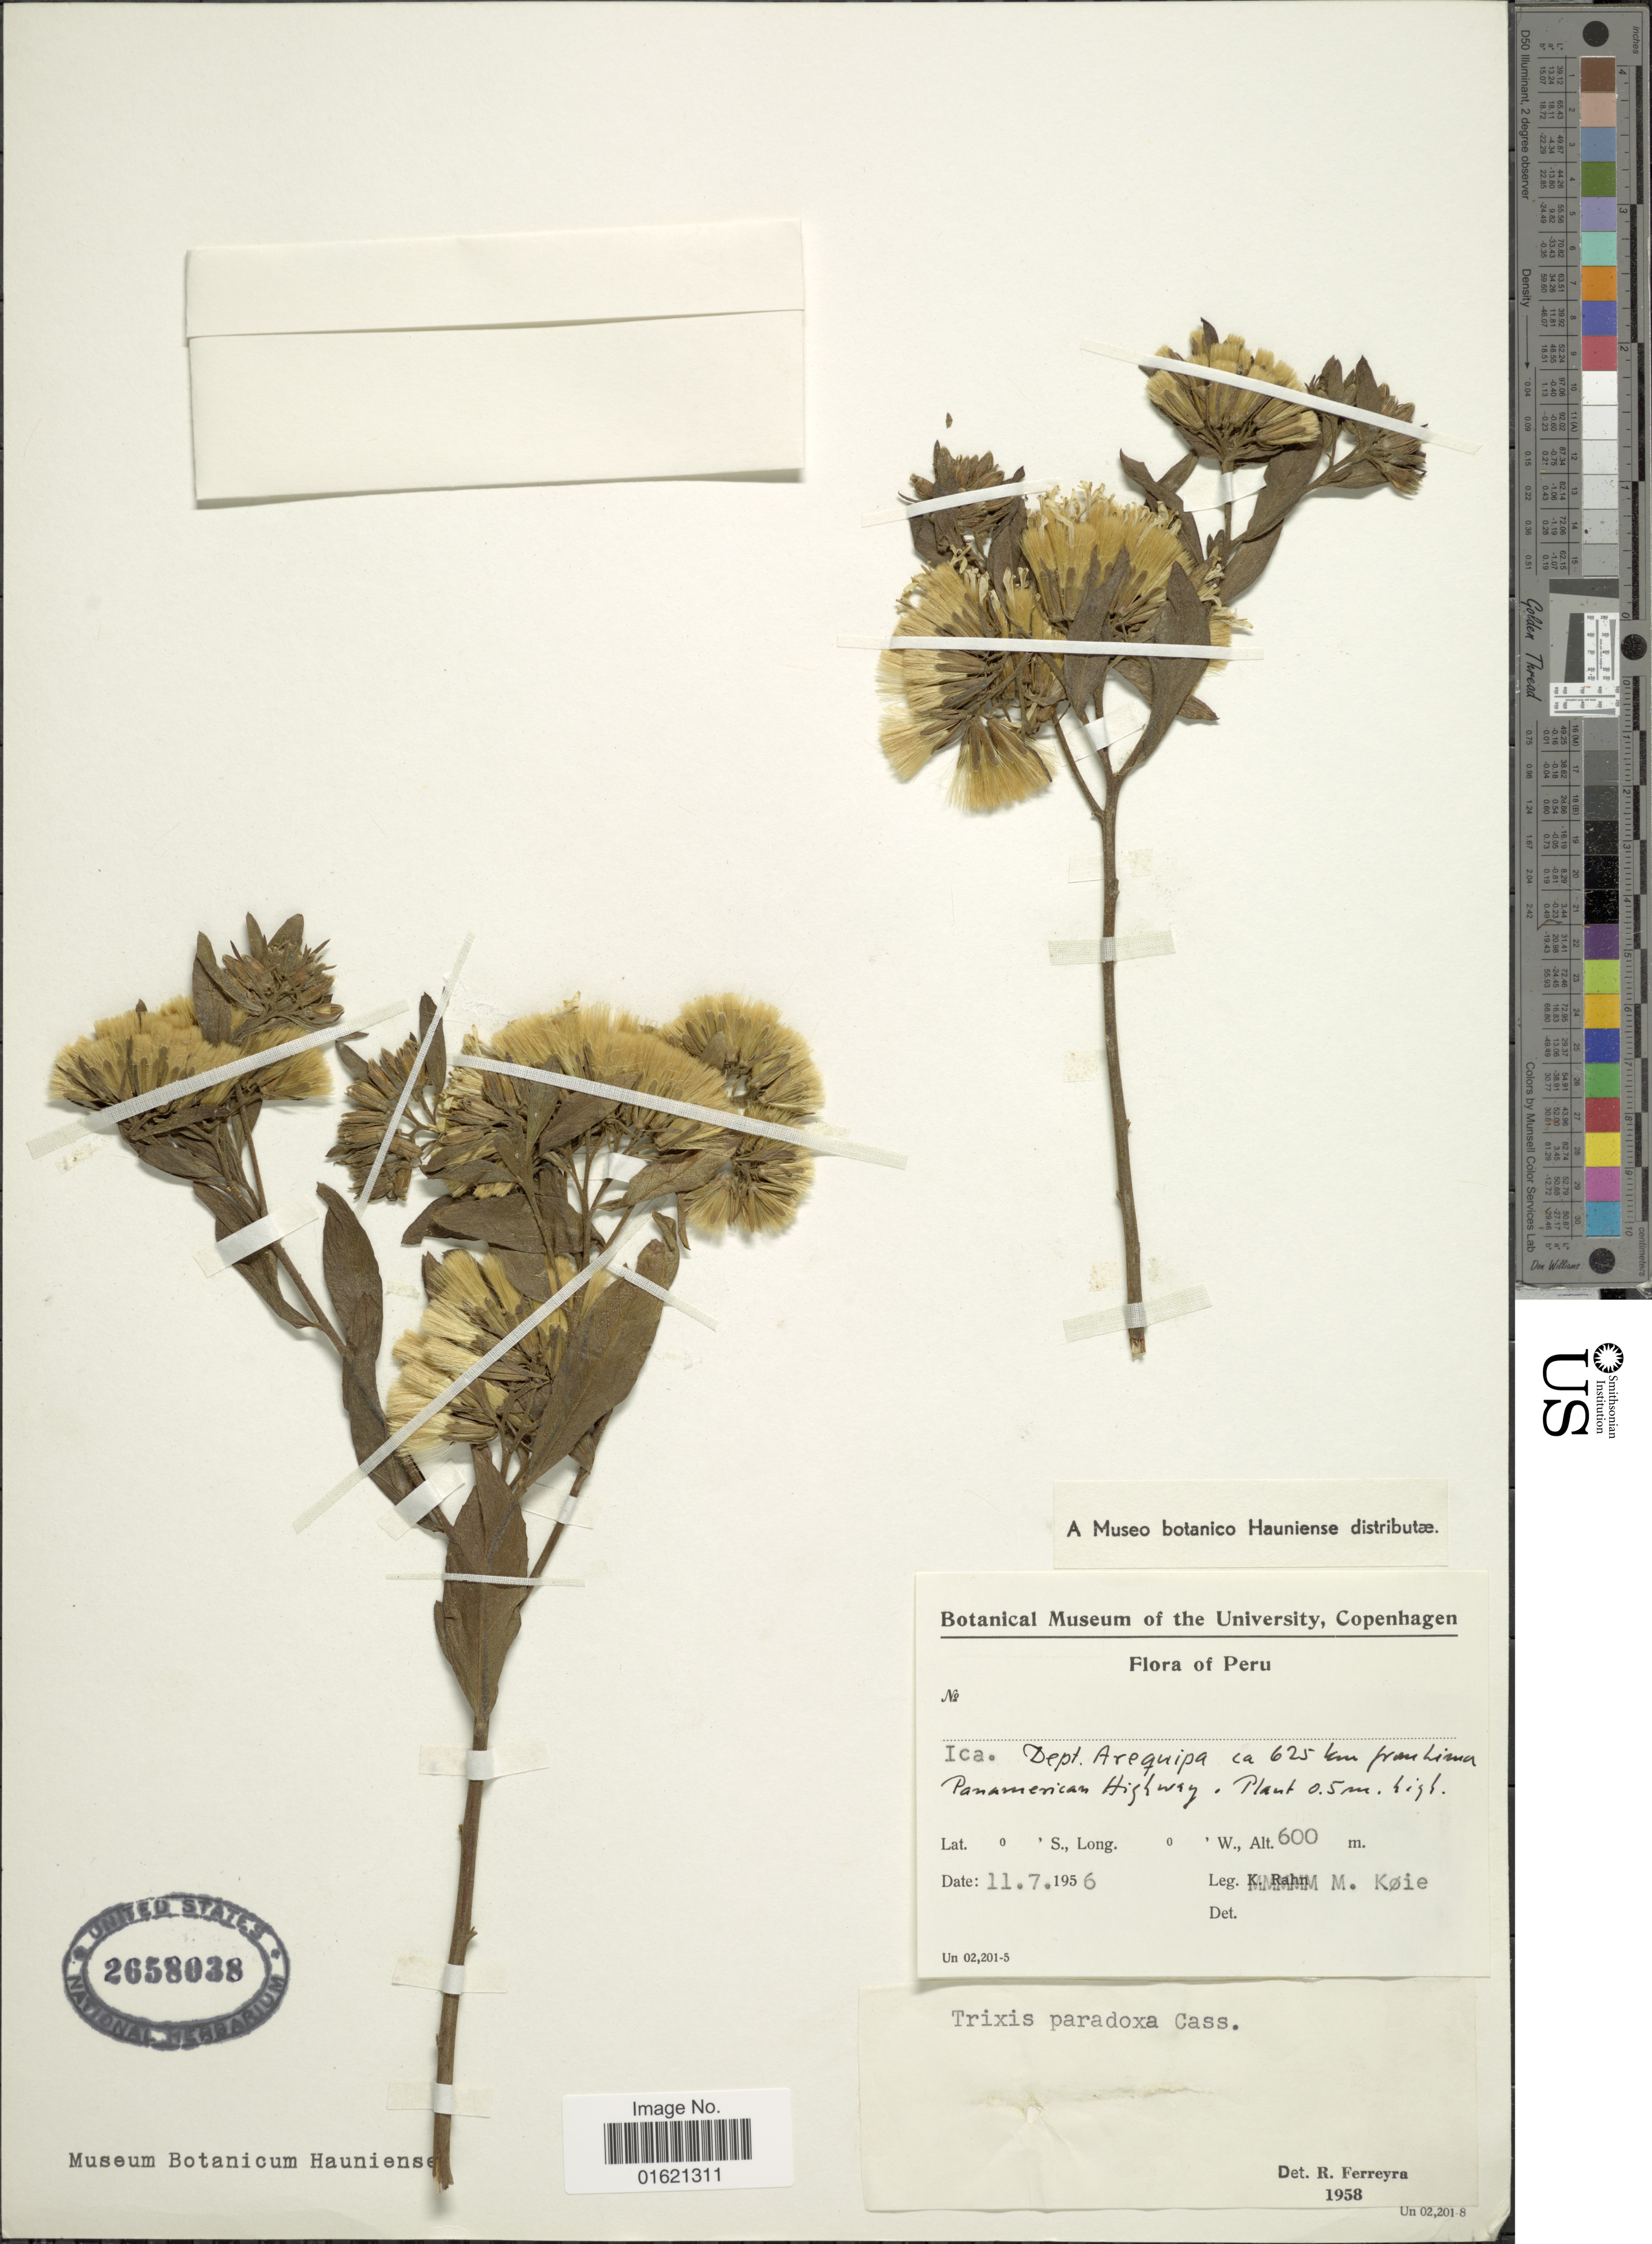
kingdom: Plantae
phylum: Tracheophyta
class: Magnoliopsida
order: Asterales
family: Asteraceae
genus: Trixis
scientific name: Trixis cacalioides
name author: (Kunth) D. Don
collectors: M. Köie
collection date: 1956-07-11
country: Peru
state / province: Arequipa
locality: Dept, Arequipa, 625 km from Lima Panamerican Highway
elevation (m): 600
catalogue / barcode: US 2658038